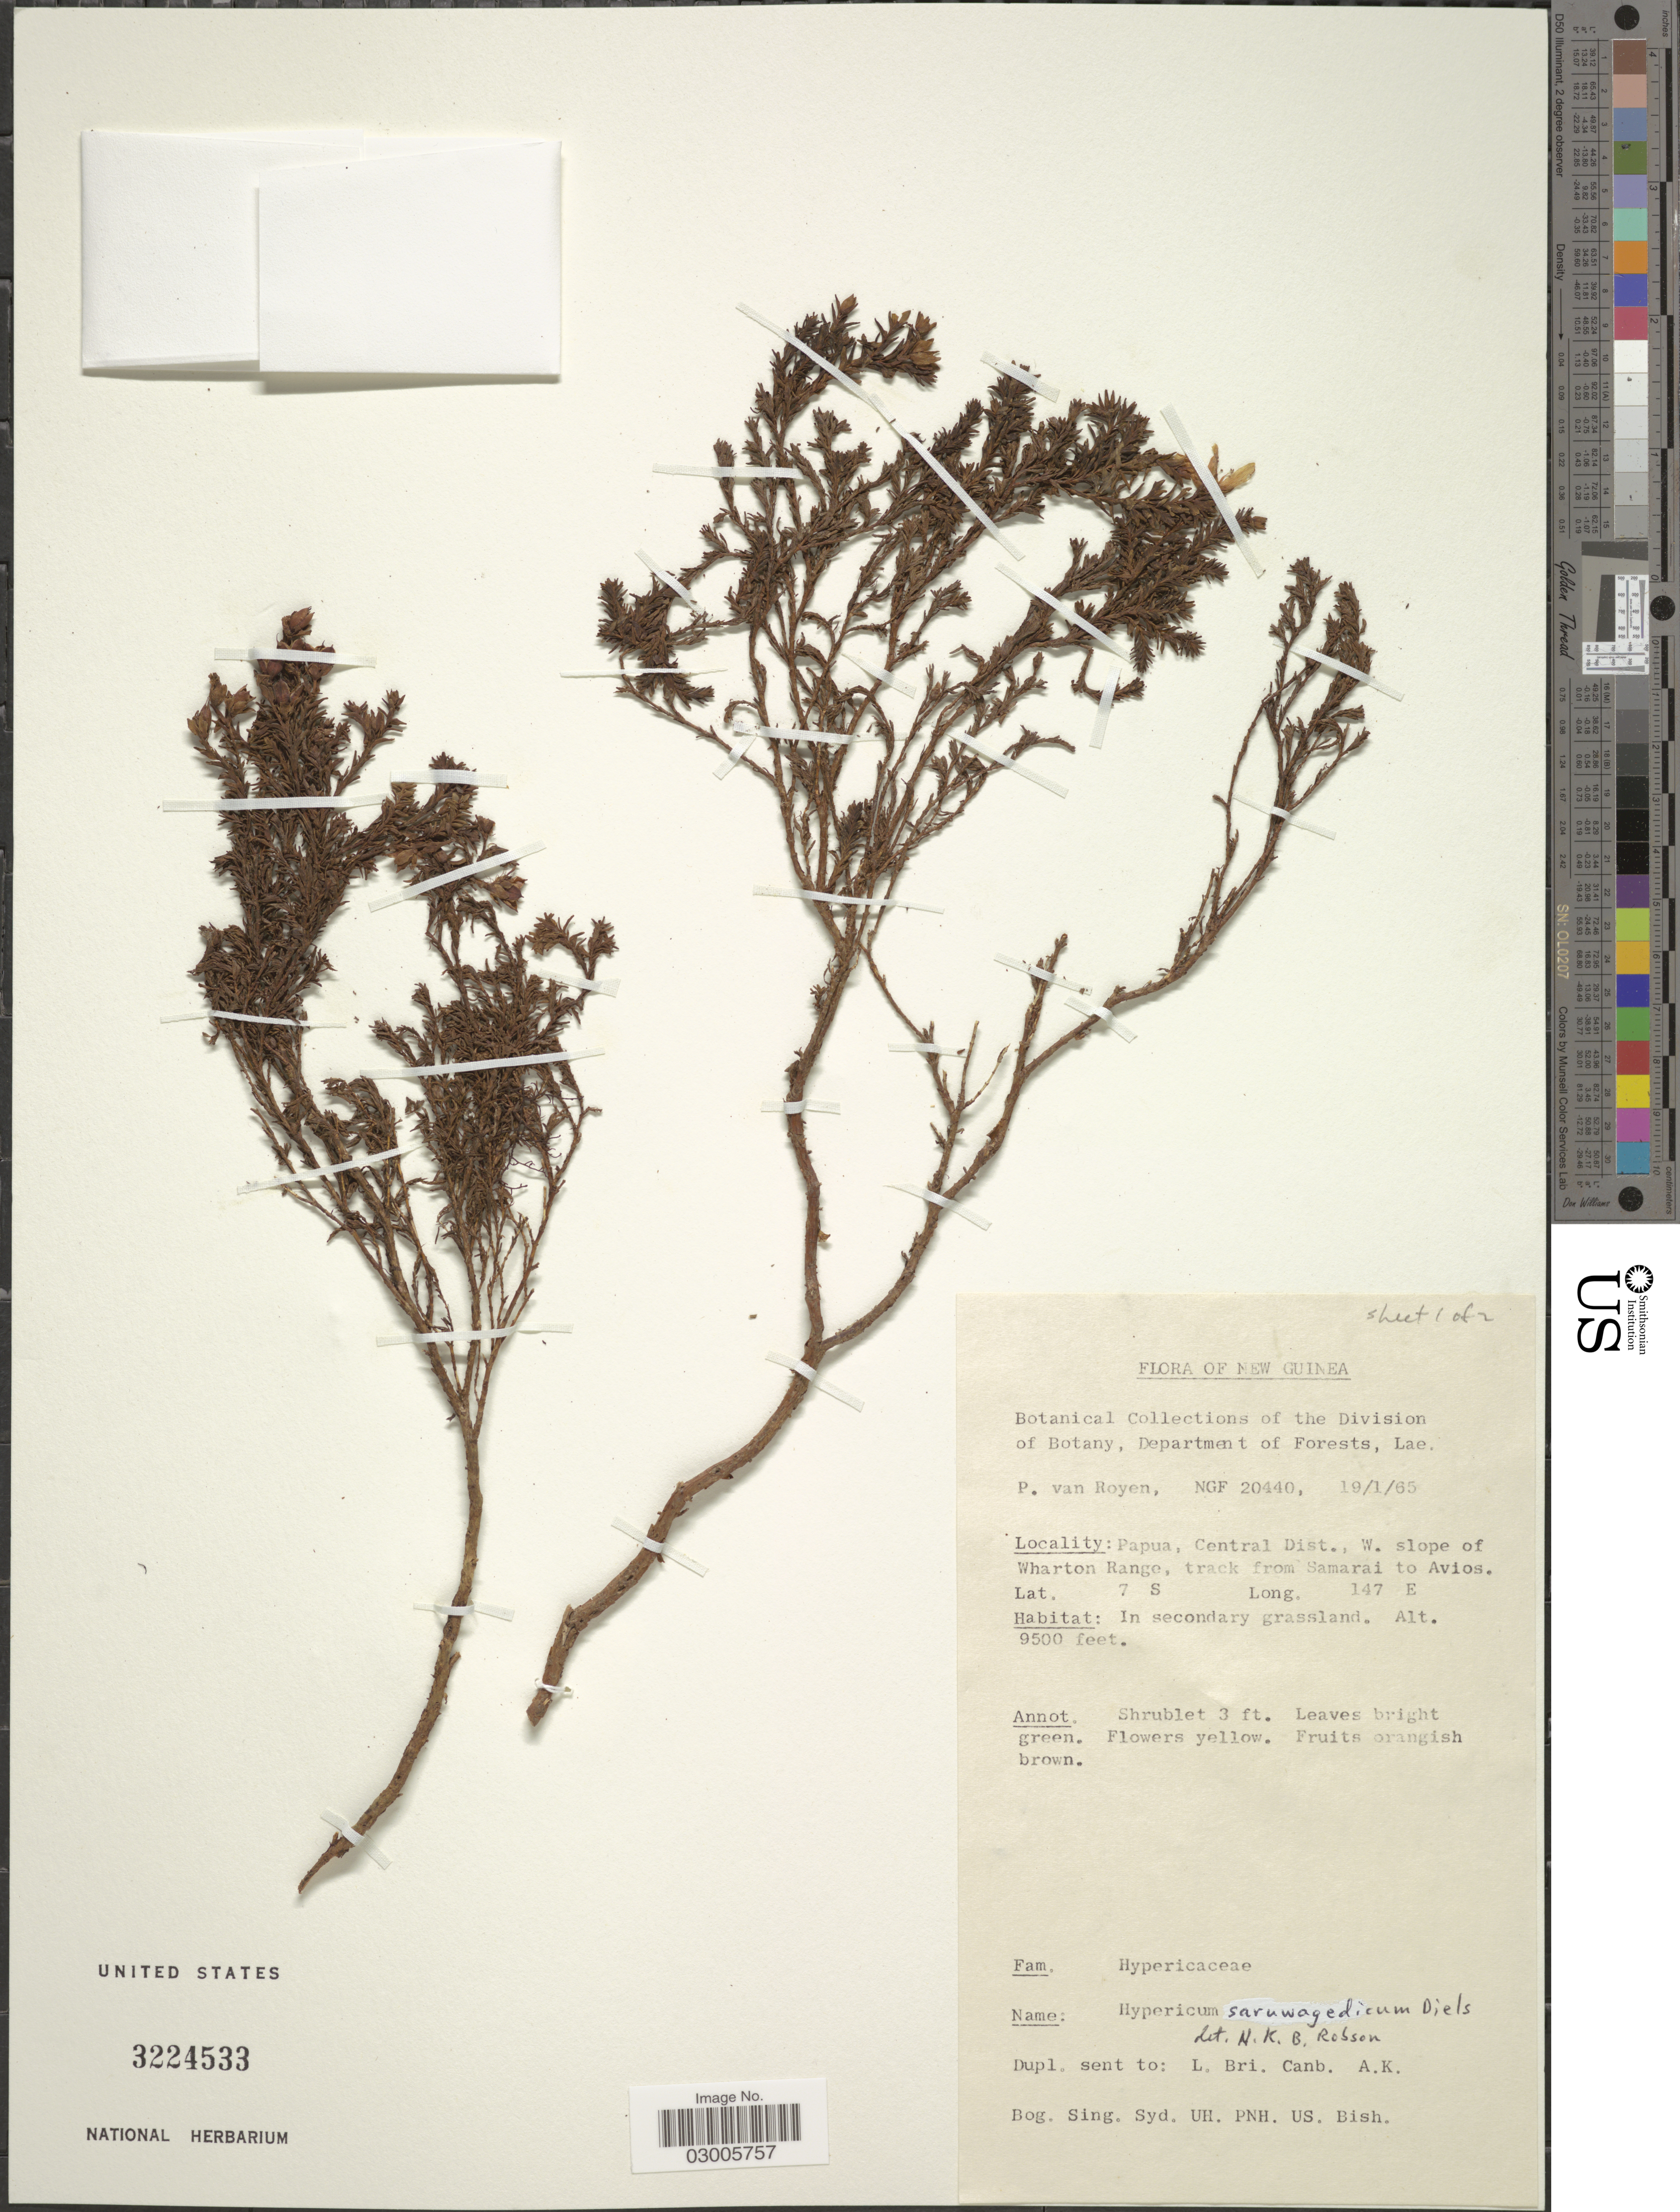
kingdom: Plantae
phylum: Tracheophyta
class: Magnoliopsida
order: Malpighiales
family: Hypericaceae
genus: Hypericum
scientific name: Hypericum saruwagedicum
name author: Diels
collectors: P. van Royen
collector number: NGF20440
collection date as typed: Transcribed d/m/y: 19/1/65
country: Papua New Guinea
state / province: Central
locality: New Guinea, Papua, Central Dist., W. slope of Wharton Range, track from Samarai to Avios.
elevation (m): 2896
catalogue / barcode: US 3224533